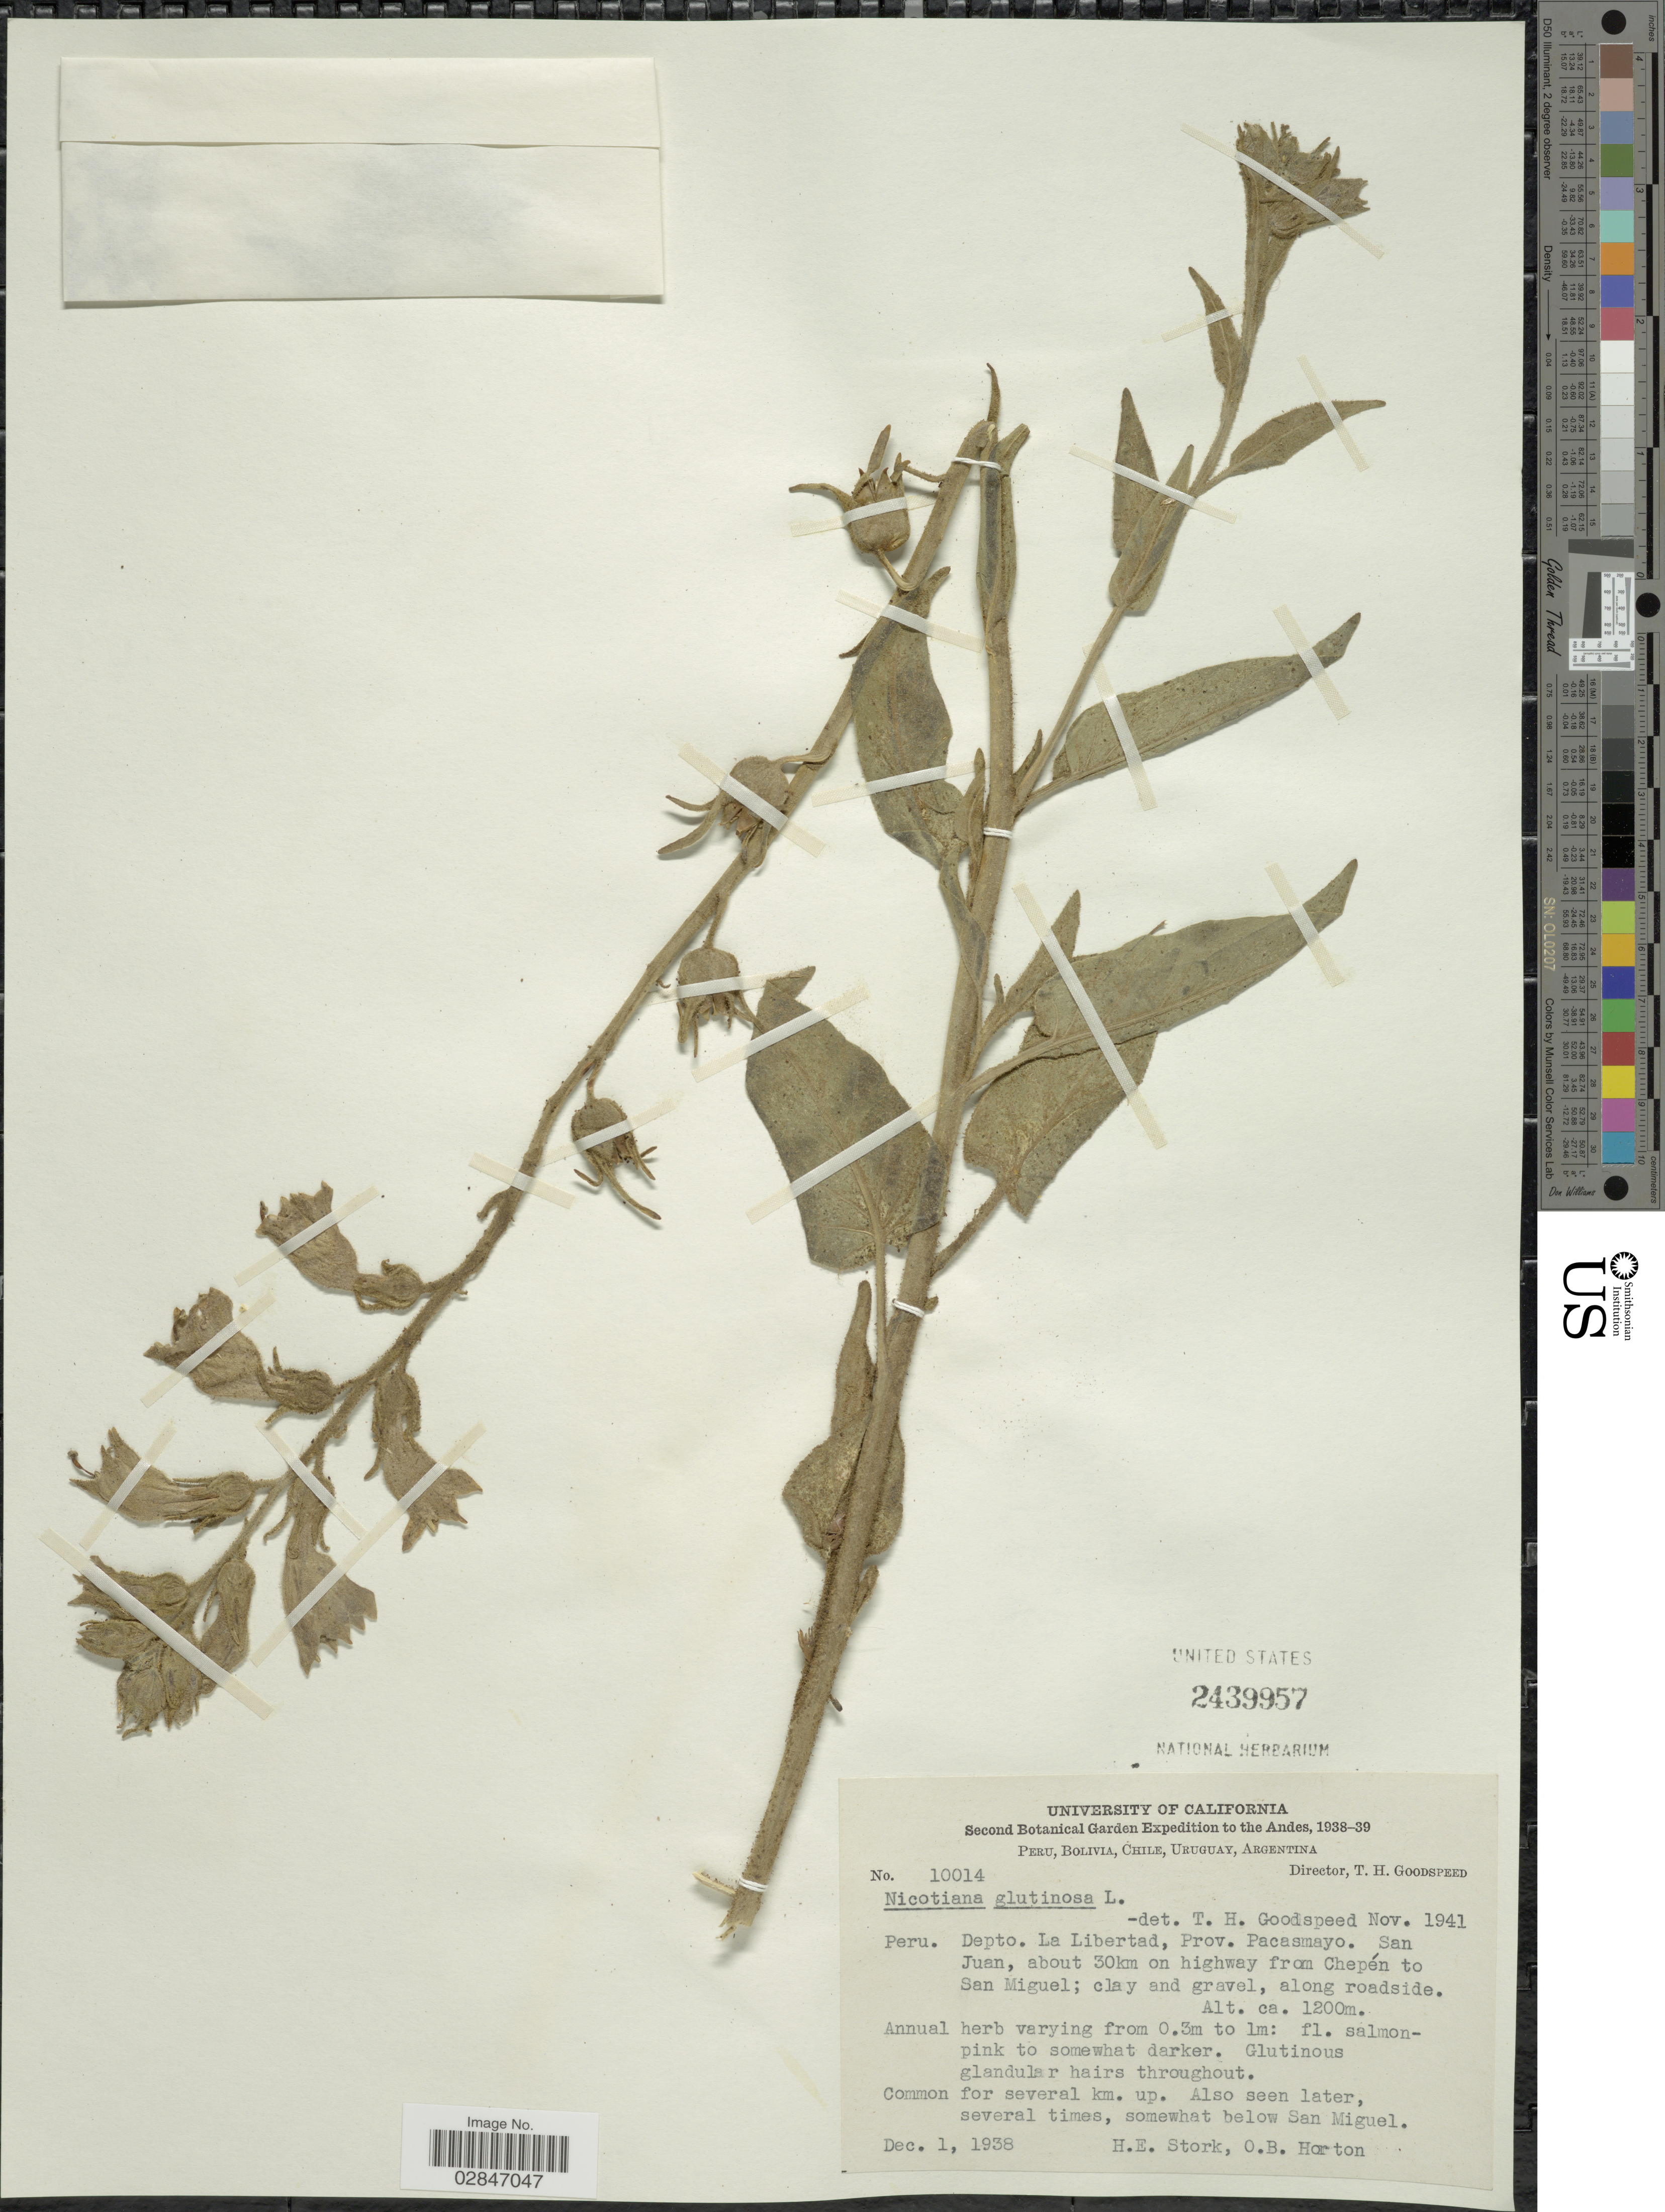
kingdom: Plantae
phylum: Tracheophyta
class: Magnoliopsida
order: Solanales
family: Solanaceae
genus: Nicotiana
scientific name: Nicotiana glutinosa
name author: L.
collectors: H. E. Stork & O. B. Horton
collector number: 10014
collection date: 1938-12-01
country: Peru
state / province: La Libertad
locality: The Andes, Depto. La Libertad, Prov. Pacasmayo, San Juan, about 30km on highway from Chepén to San Miguel, somewhat below San Miguel.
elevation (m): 1200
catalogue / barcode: US 2439957